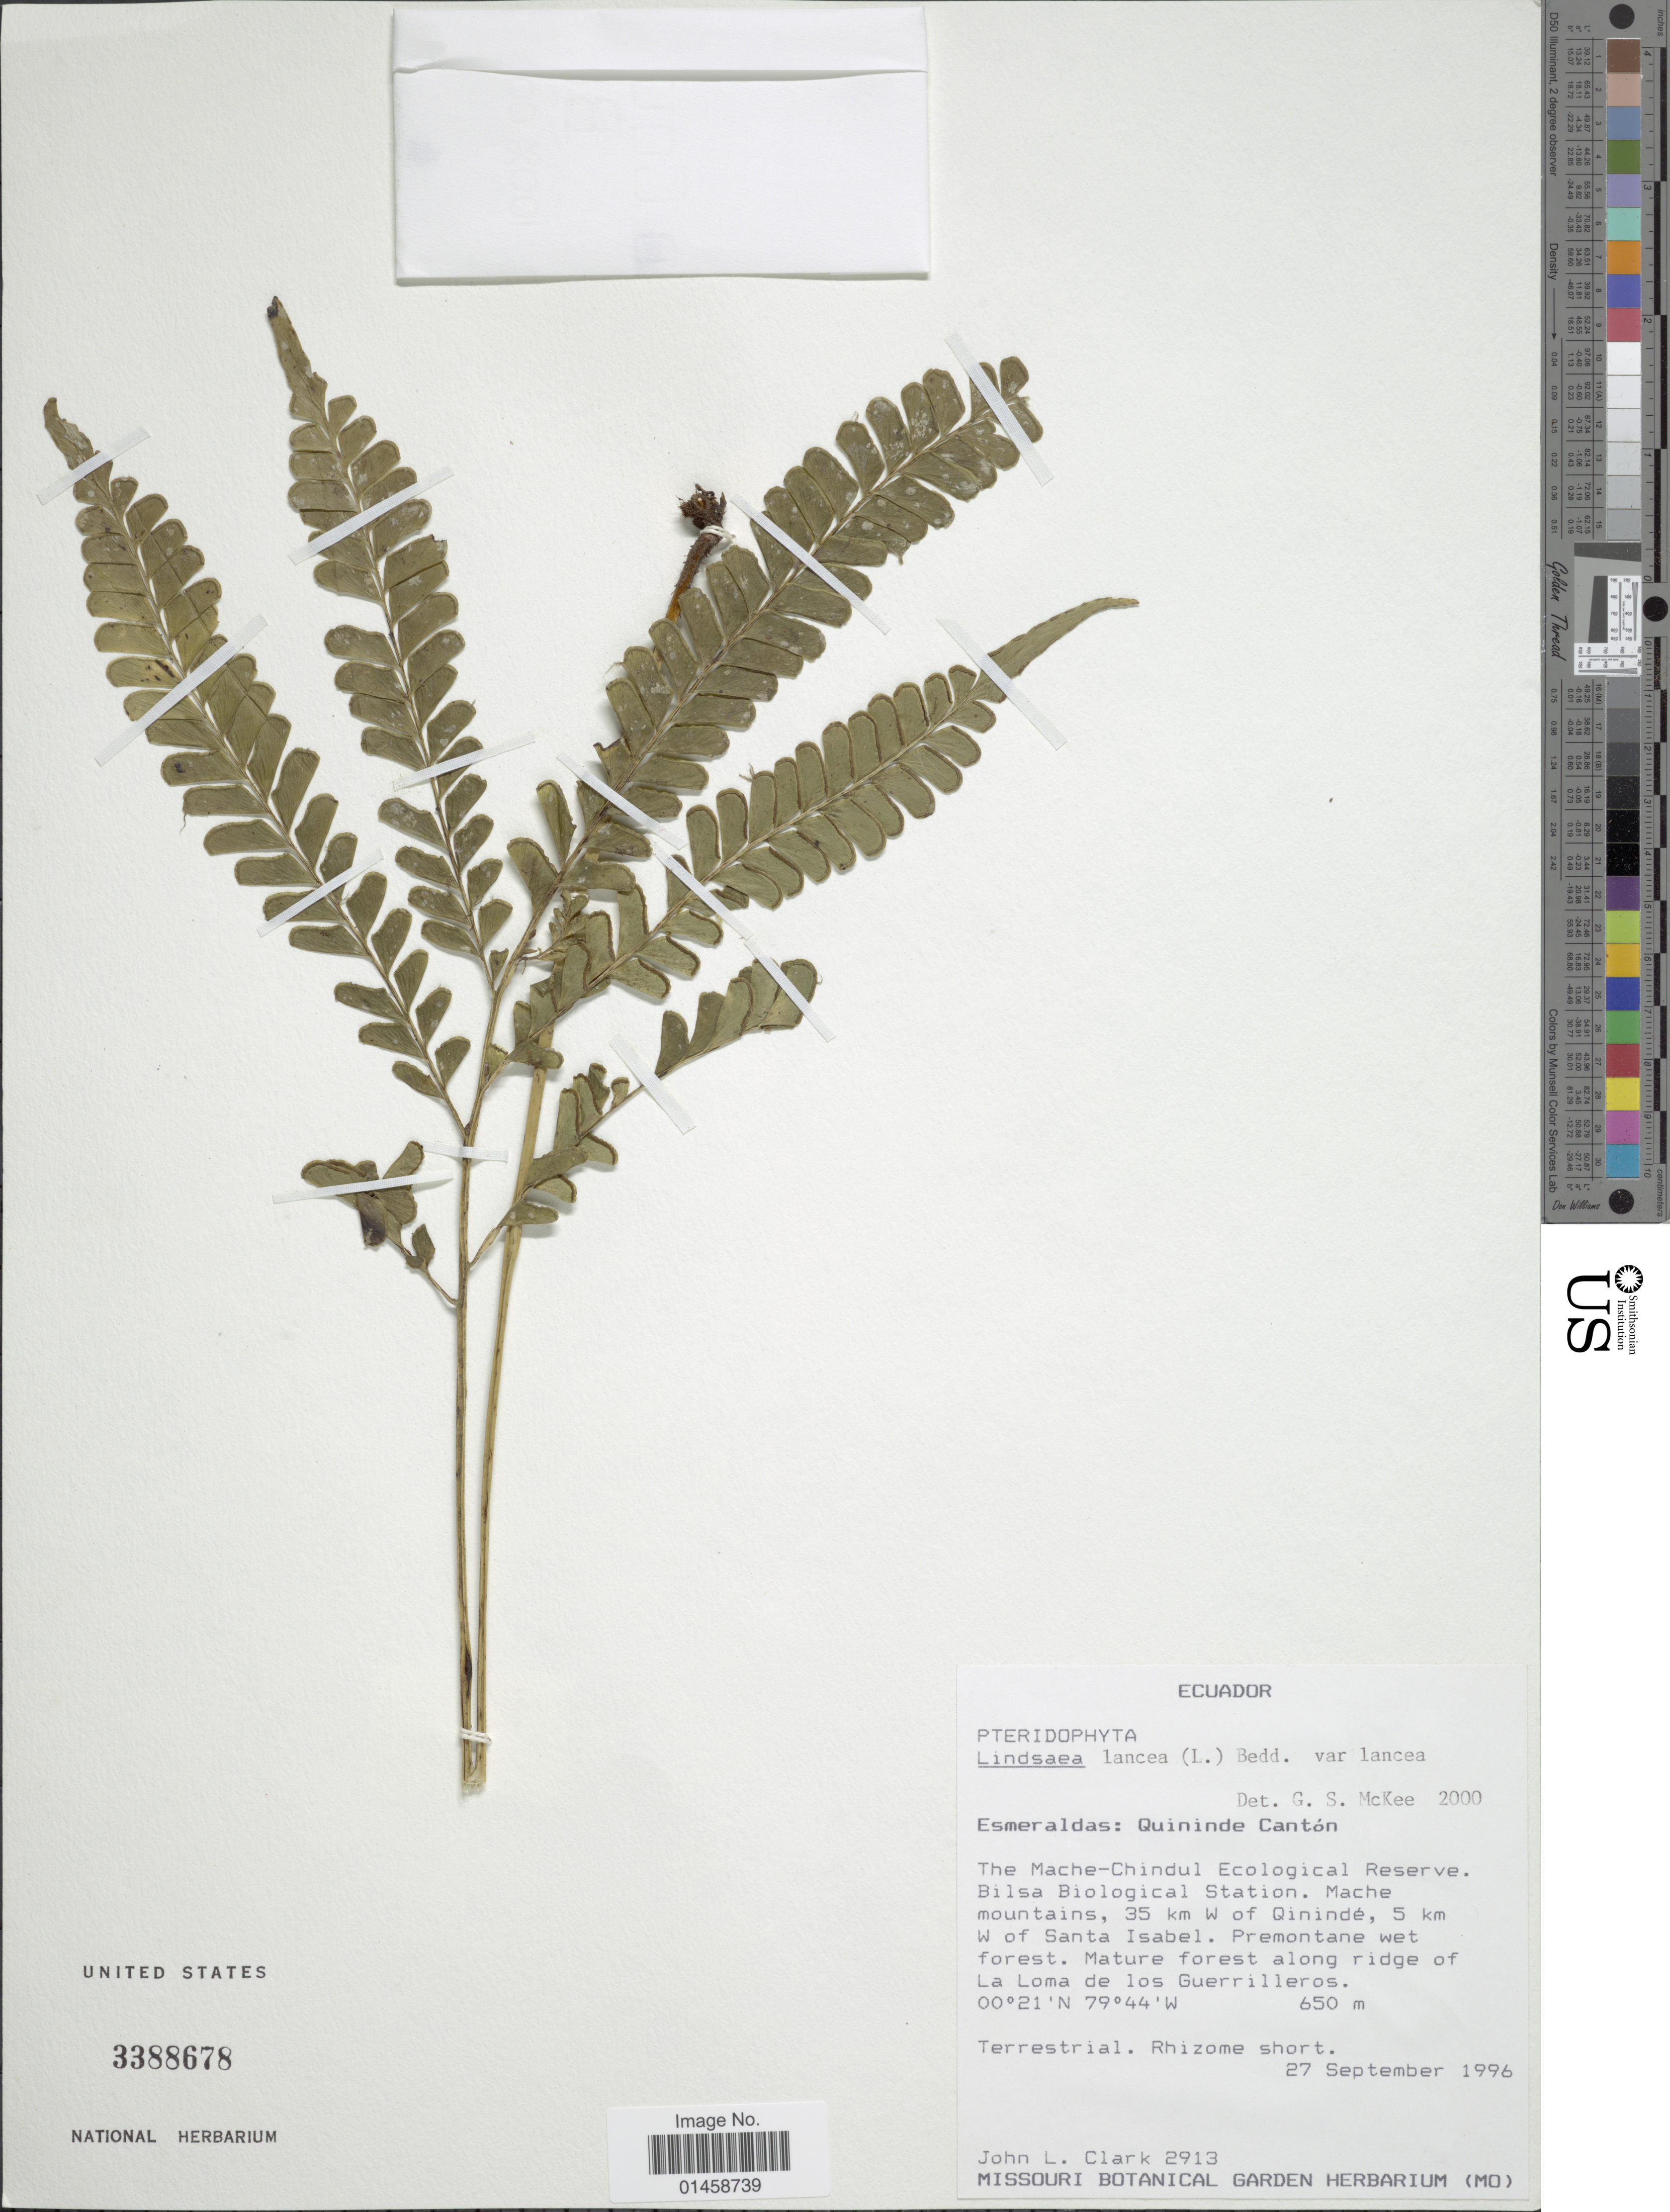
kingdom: Plantae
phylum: Tracheophyta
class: Polypodiopsida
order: Polypodiales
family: Lindsaeaceae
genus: Lindsaea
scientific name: Lindsaea lancea var. lancea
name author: (L.) Bedd.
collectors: J. L. Clark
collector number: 2913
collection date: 1996-09-27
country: Ecuador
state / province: Esmeraldas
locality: Quininde Canton, the Mache-Chindul Ecological Reverve. Bilsa Biological Station. Mache mountains, 35 km W of Quininde, 5 km W of Santa Isabel, Premontane wet forest. Mature forest along ridge of La Loma de los Guerrilleros. Terrestrial. Rhizome short.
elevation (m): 650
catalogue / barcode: US 3388678